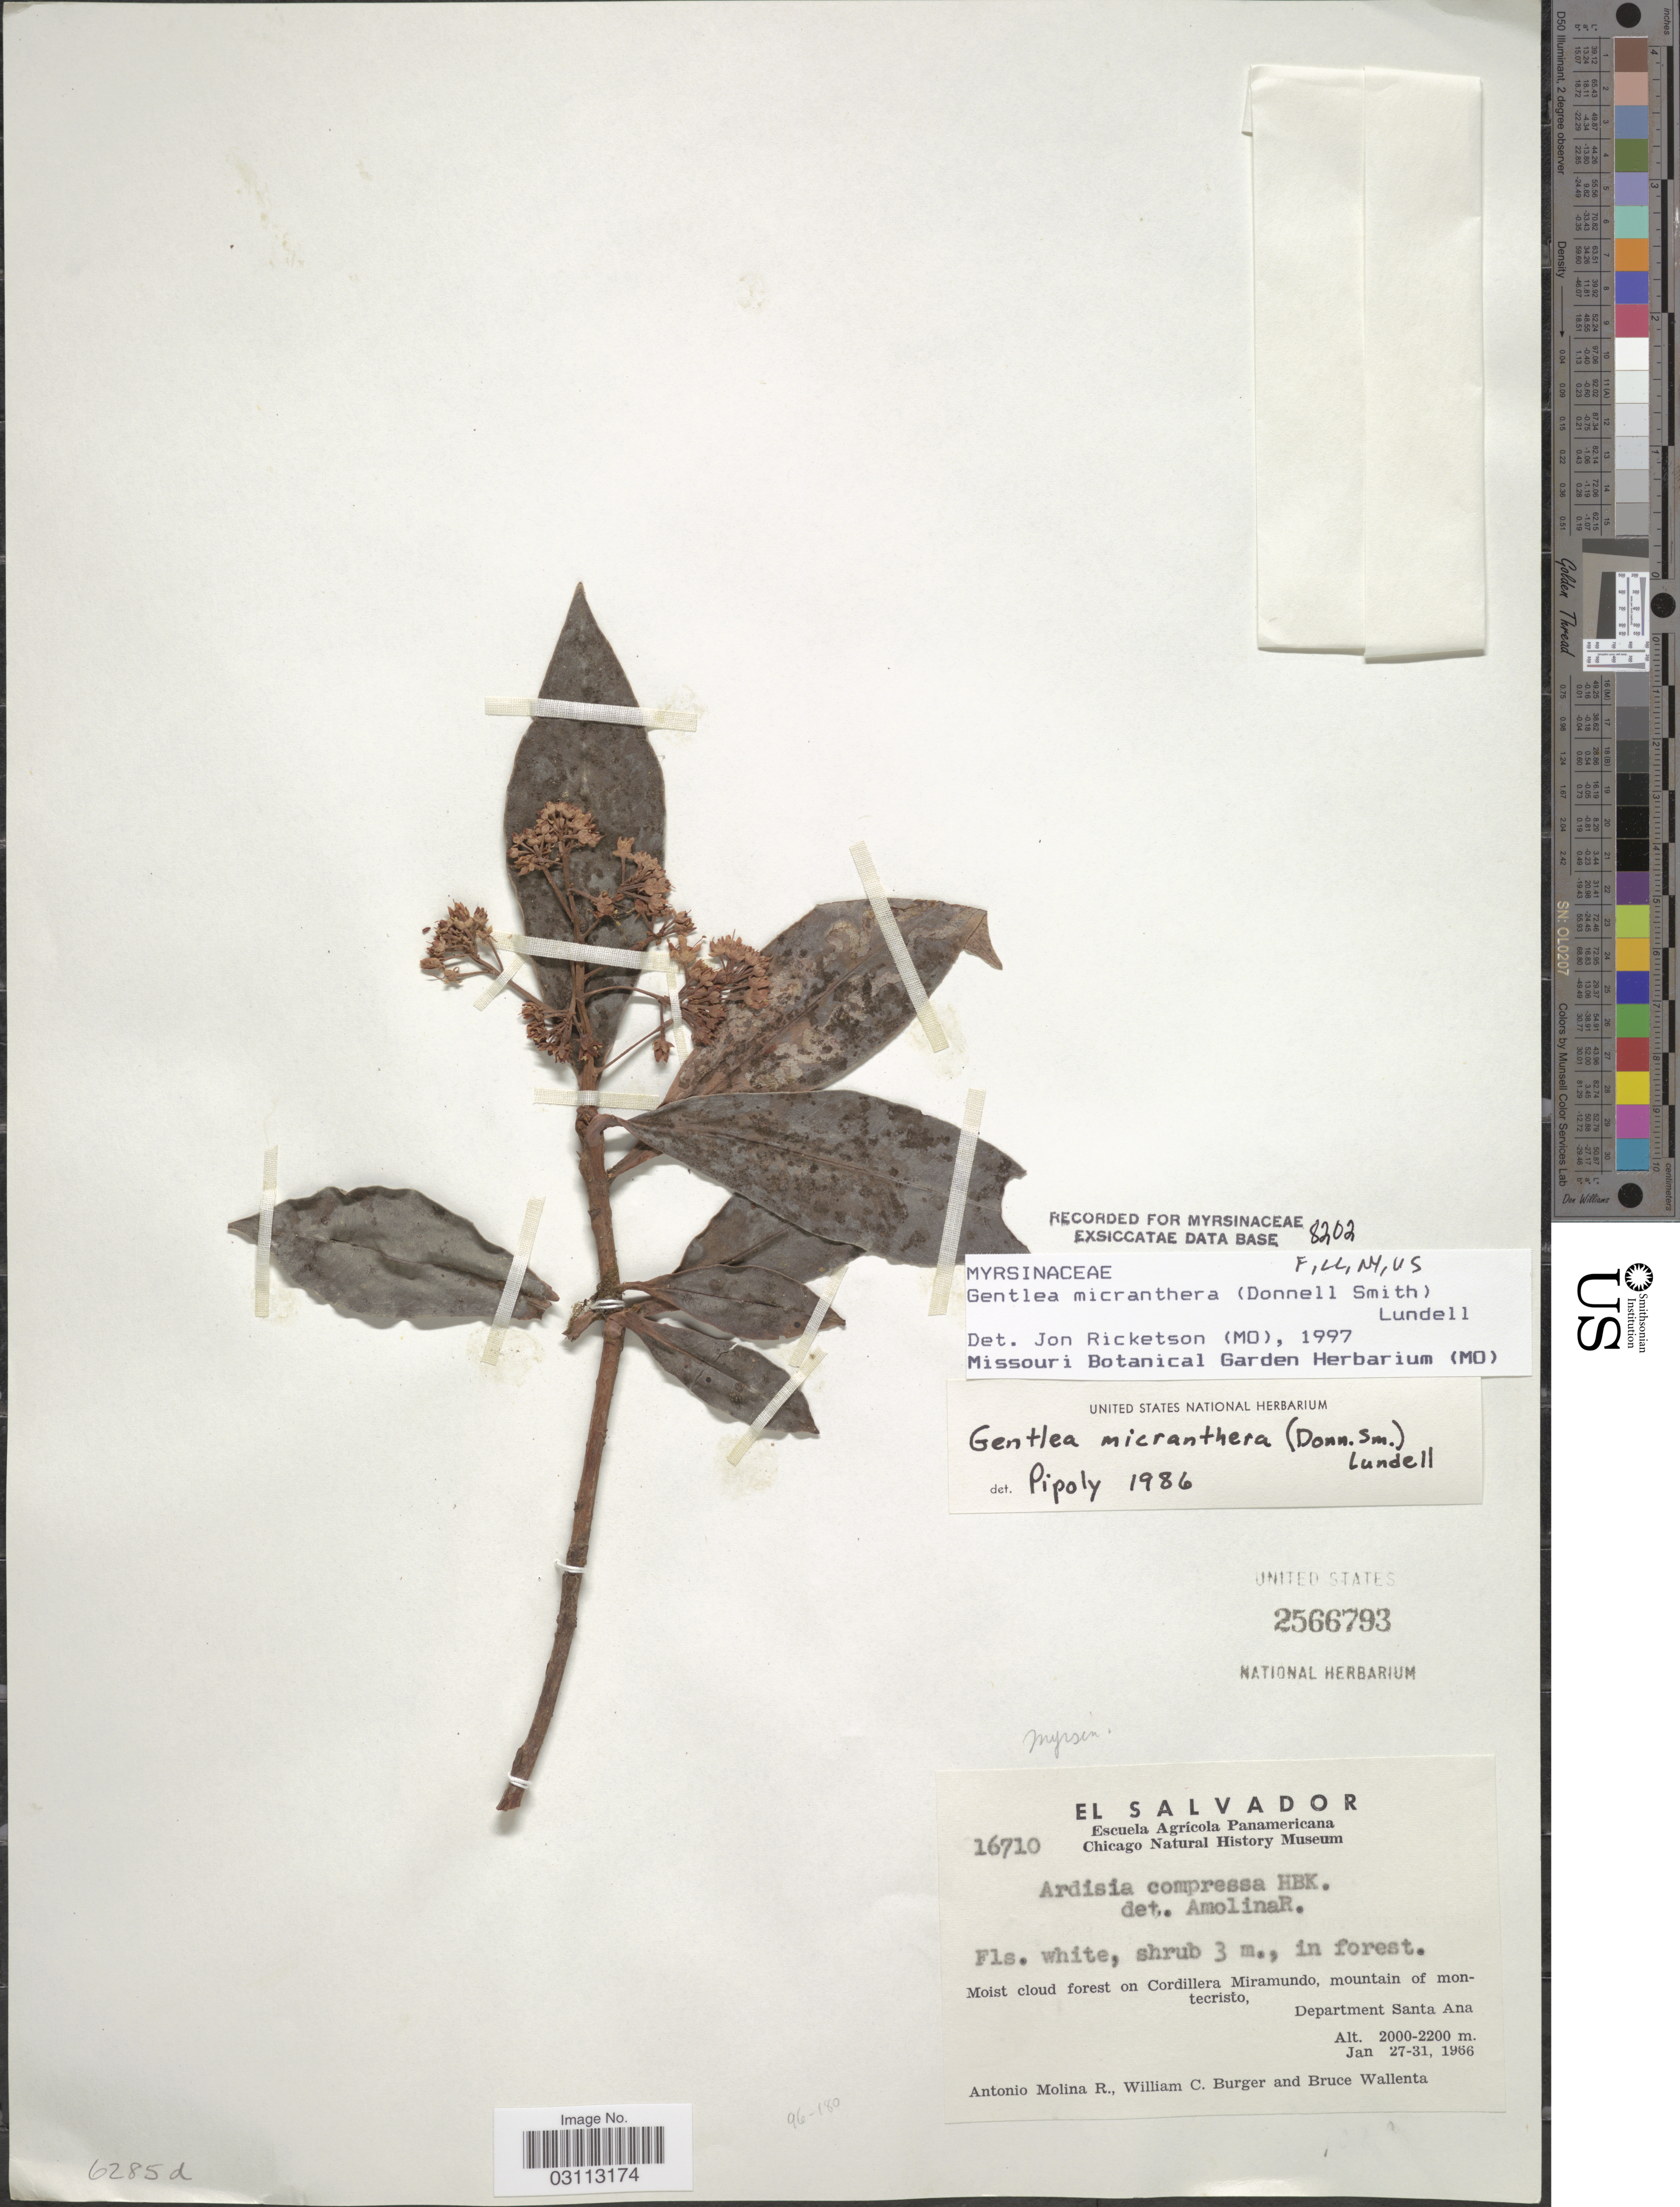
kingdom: Plantae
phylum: Tracheophyta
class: Magnoliopsida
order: Ericales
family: Primulaceae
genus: Gentlea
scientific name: Gentlea micranthera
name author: (Donn. Sm.) Lundell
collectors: A. Molina R., W. Burger & B. Wallenta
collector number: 16710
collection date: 1966-01-27/1966-01-31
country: El Salvador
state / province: Santa Ana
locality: Moist cloud forest on Cordillera Miramundo, mountain of montecristo, Department Santa Ana.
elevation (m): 2000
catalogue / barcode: US 2566793